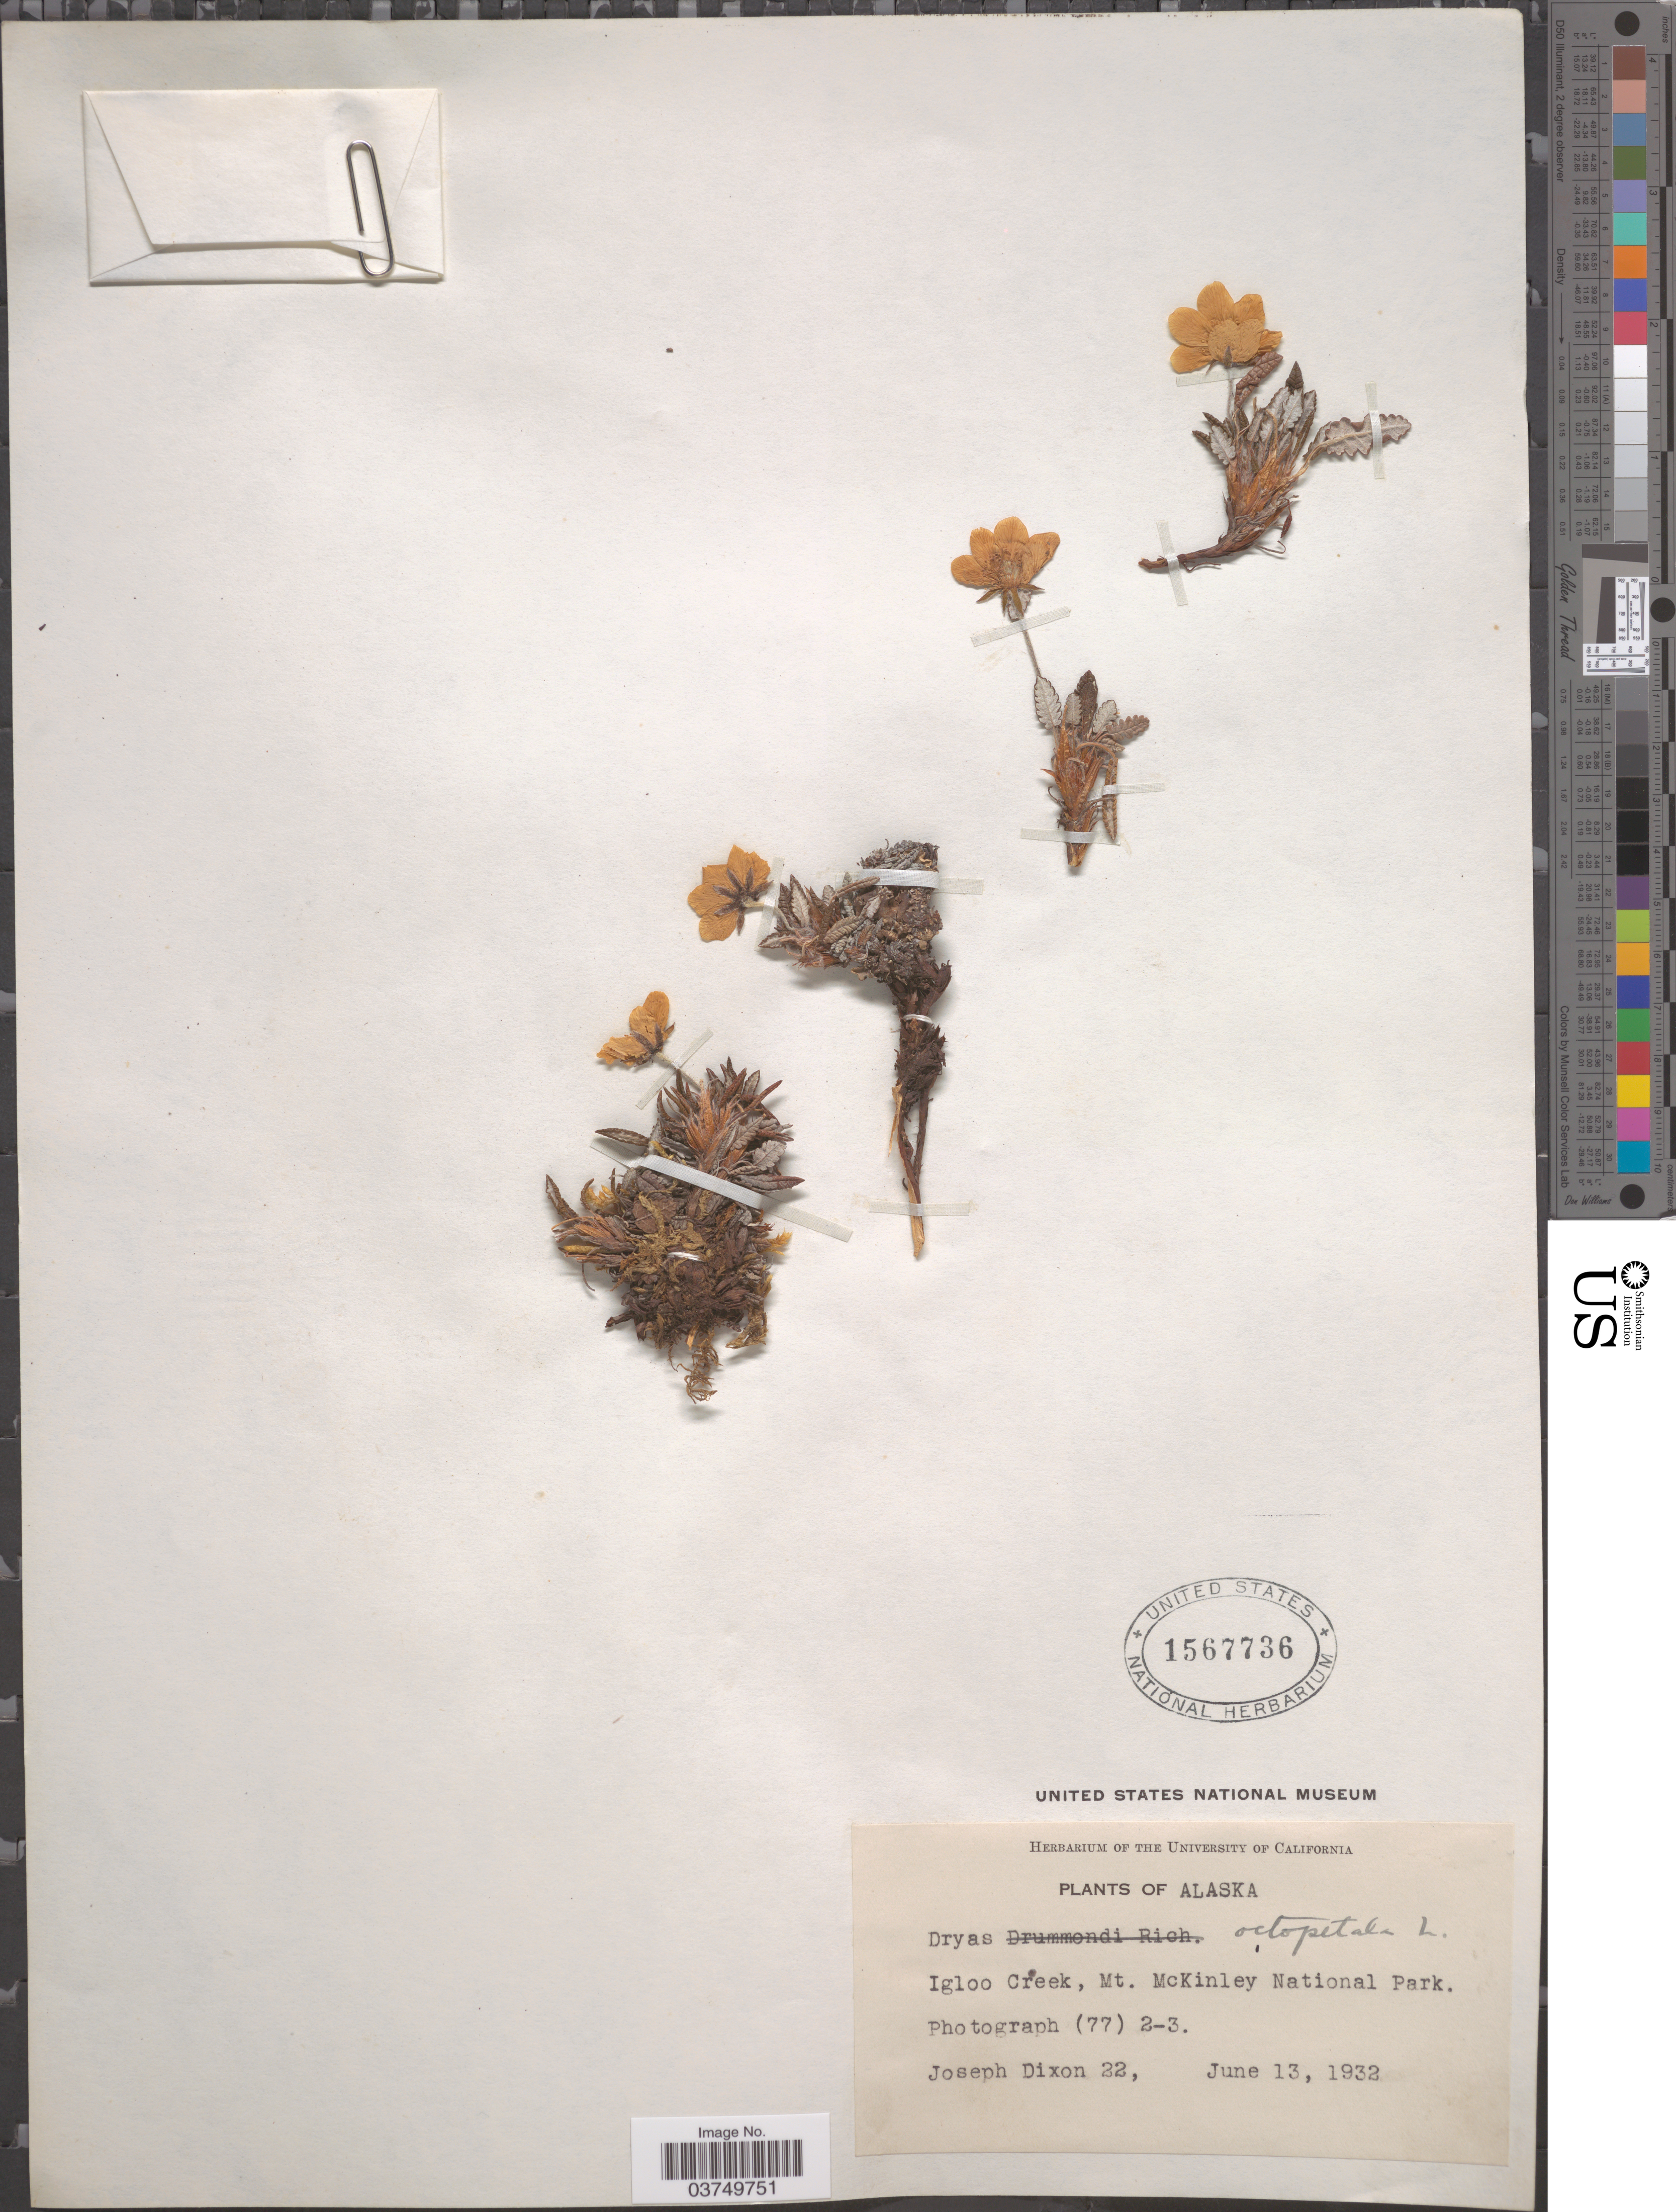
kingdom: Plantae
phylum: Tracheophyta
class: Magnoliopsida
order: Rosales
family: Rosaceae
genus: Dryas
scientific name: Dryas octopetala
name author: L.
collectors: J. Dixon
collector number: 22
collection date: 1932-06-13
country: United States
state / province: Alaska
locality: Igloo Creek, Mt. McKinley National Park.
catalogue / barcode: US 1567736